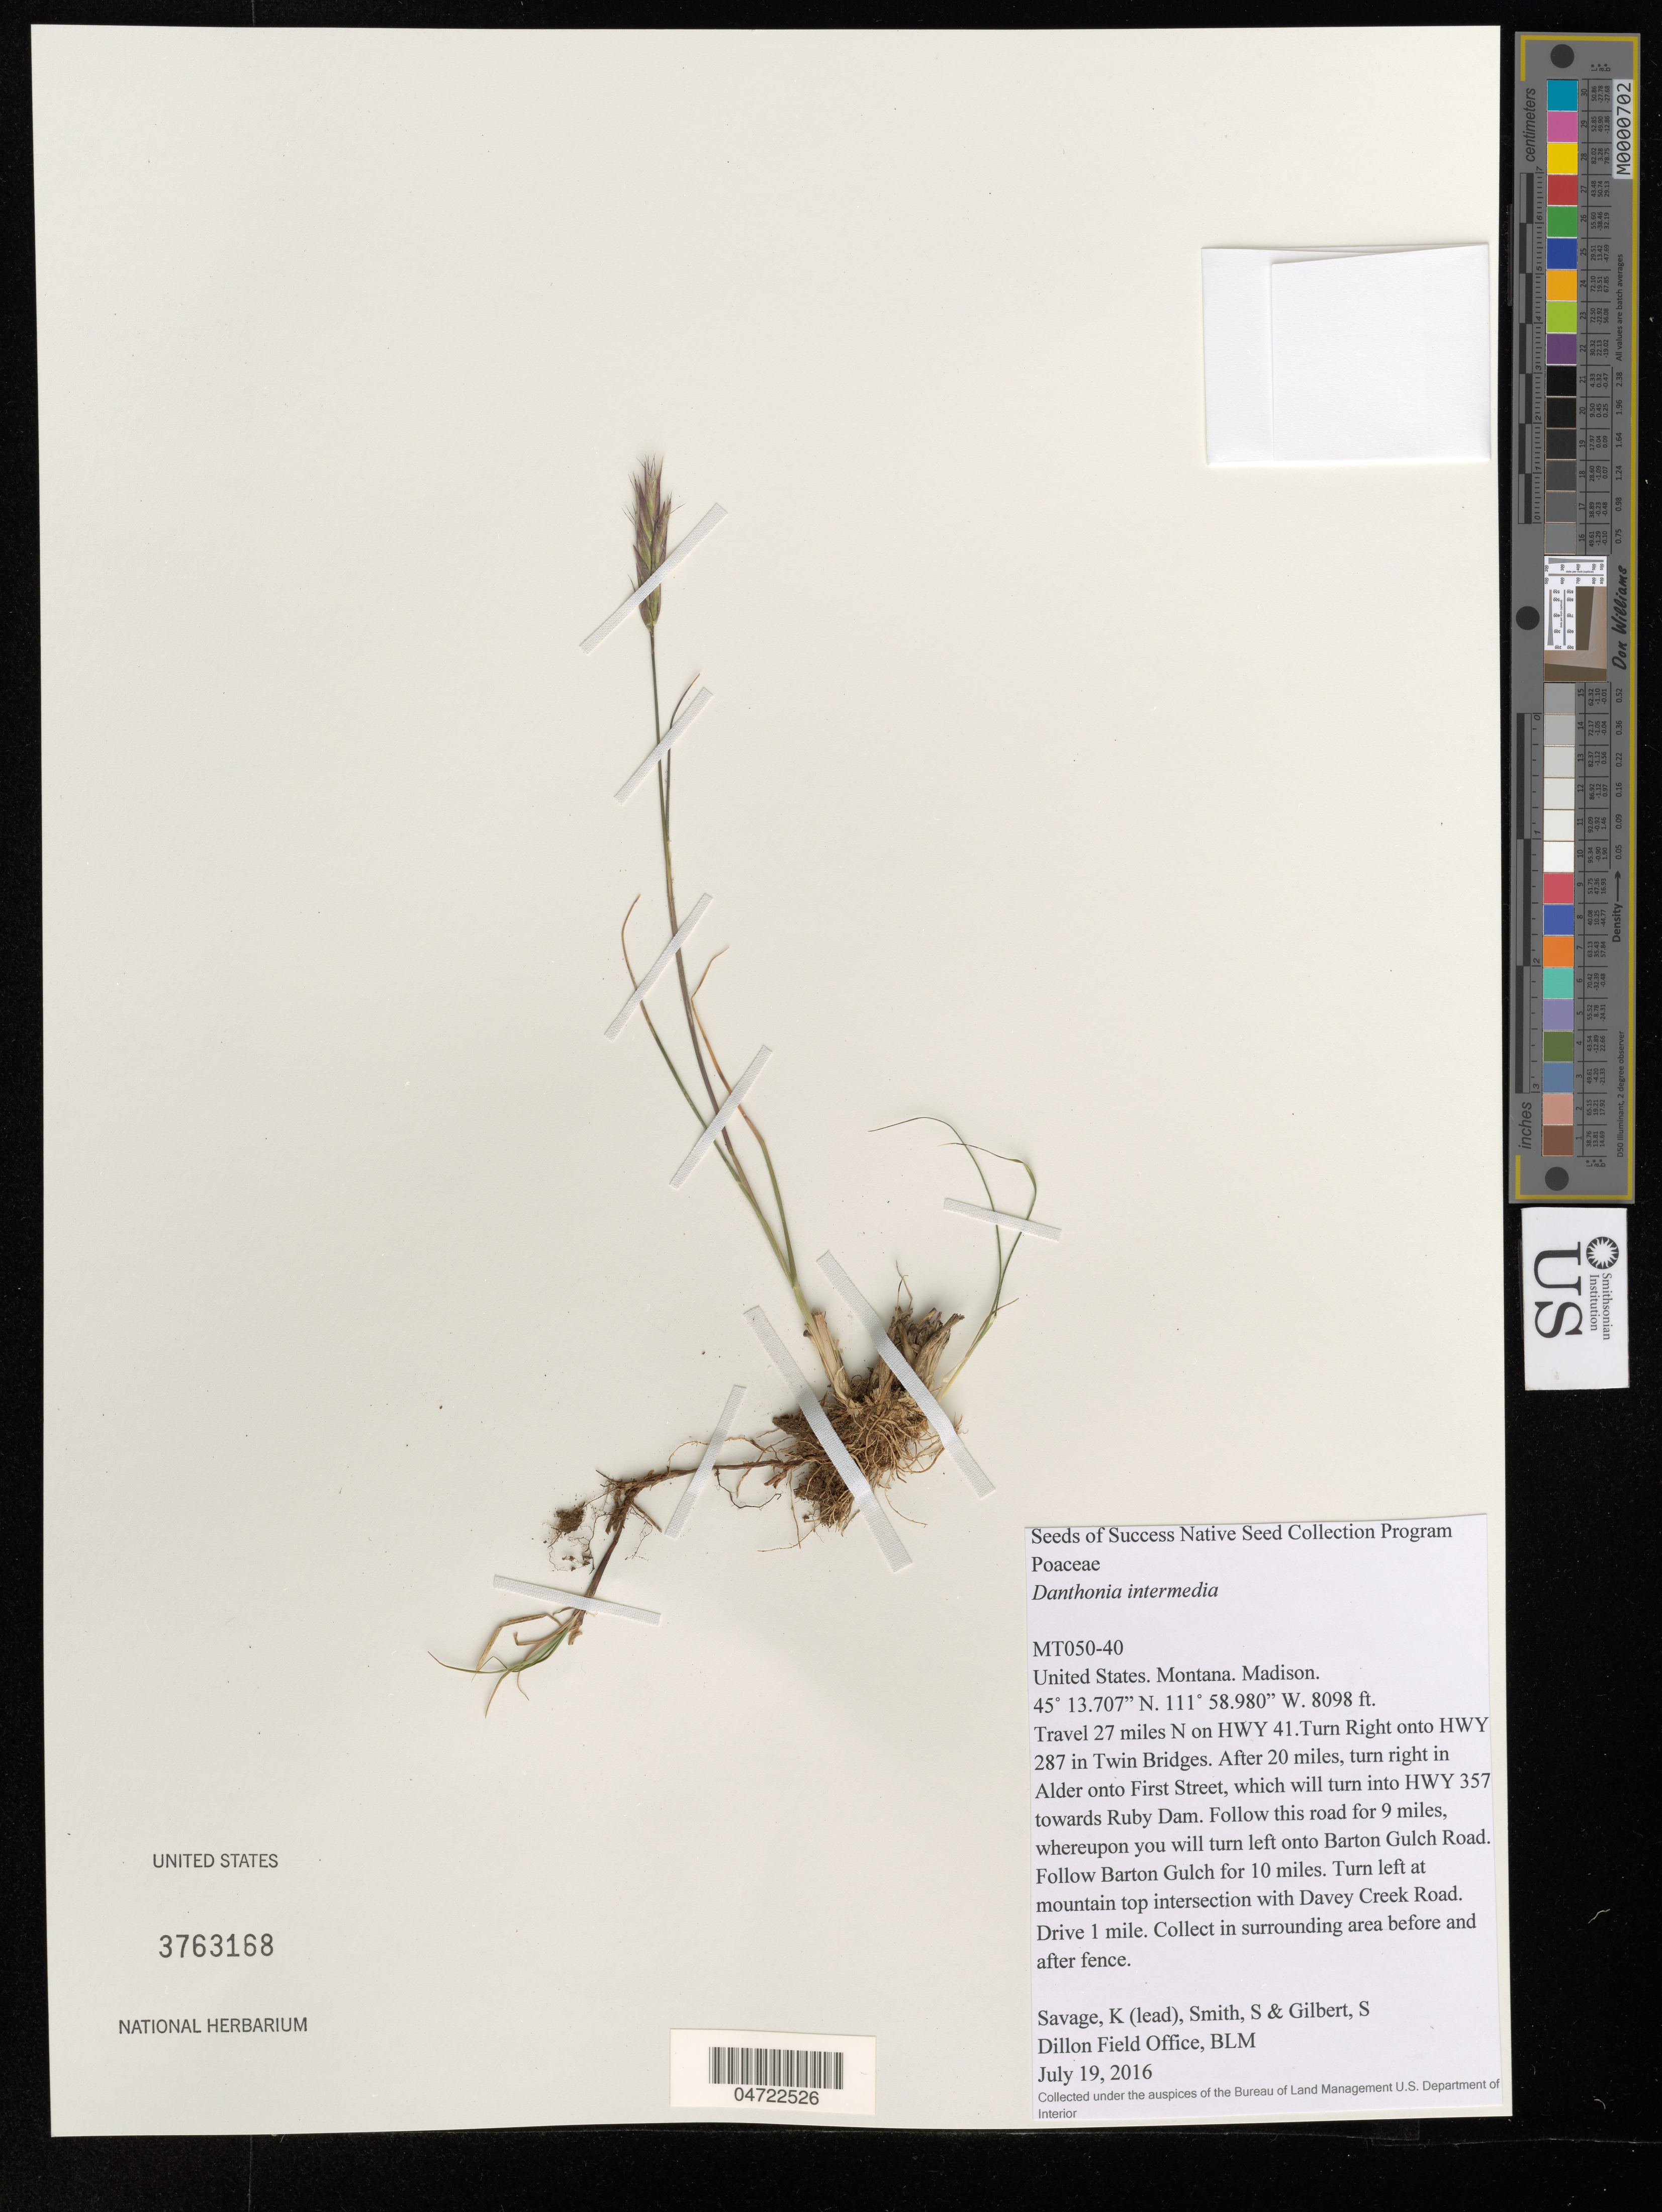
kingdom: Plantae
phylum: Tracheophyta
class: Liliopsida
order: Poales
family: Poaceae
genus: Danthonia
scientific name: Danthonia intermedia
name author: Vasey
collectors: K. Savage, S. Smith & S. Gilbert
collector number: MT050-40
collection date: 2016-07-19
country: United States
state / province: Montana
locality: Madison. Travel 27 miles N of HWY 41. Turn Right onto HWY 287 in Twin Bridges. After 20 miles, turn right in Alder onto First Street, which will turn into HWY 357 towards Ruby Dam. Follow this road for 9 miles, whereupon you will turn left onto Barton Gulch Road. Follow Barton Gulch for 10 miles. Turn left at mountain top intersection with Davey Creek Road. Drive 1 mile. Collect in surrounding area before and after fence.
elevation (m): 2468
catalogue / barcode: US 3763168